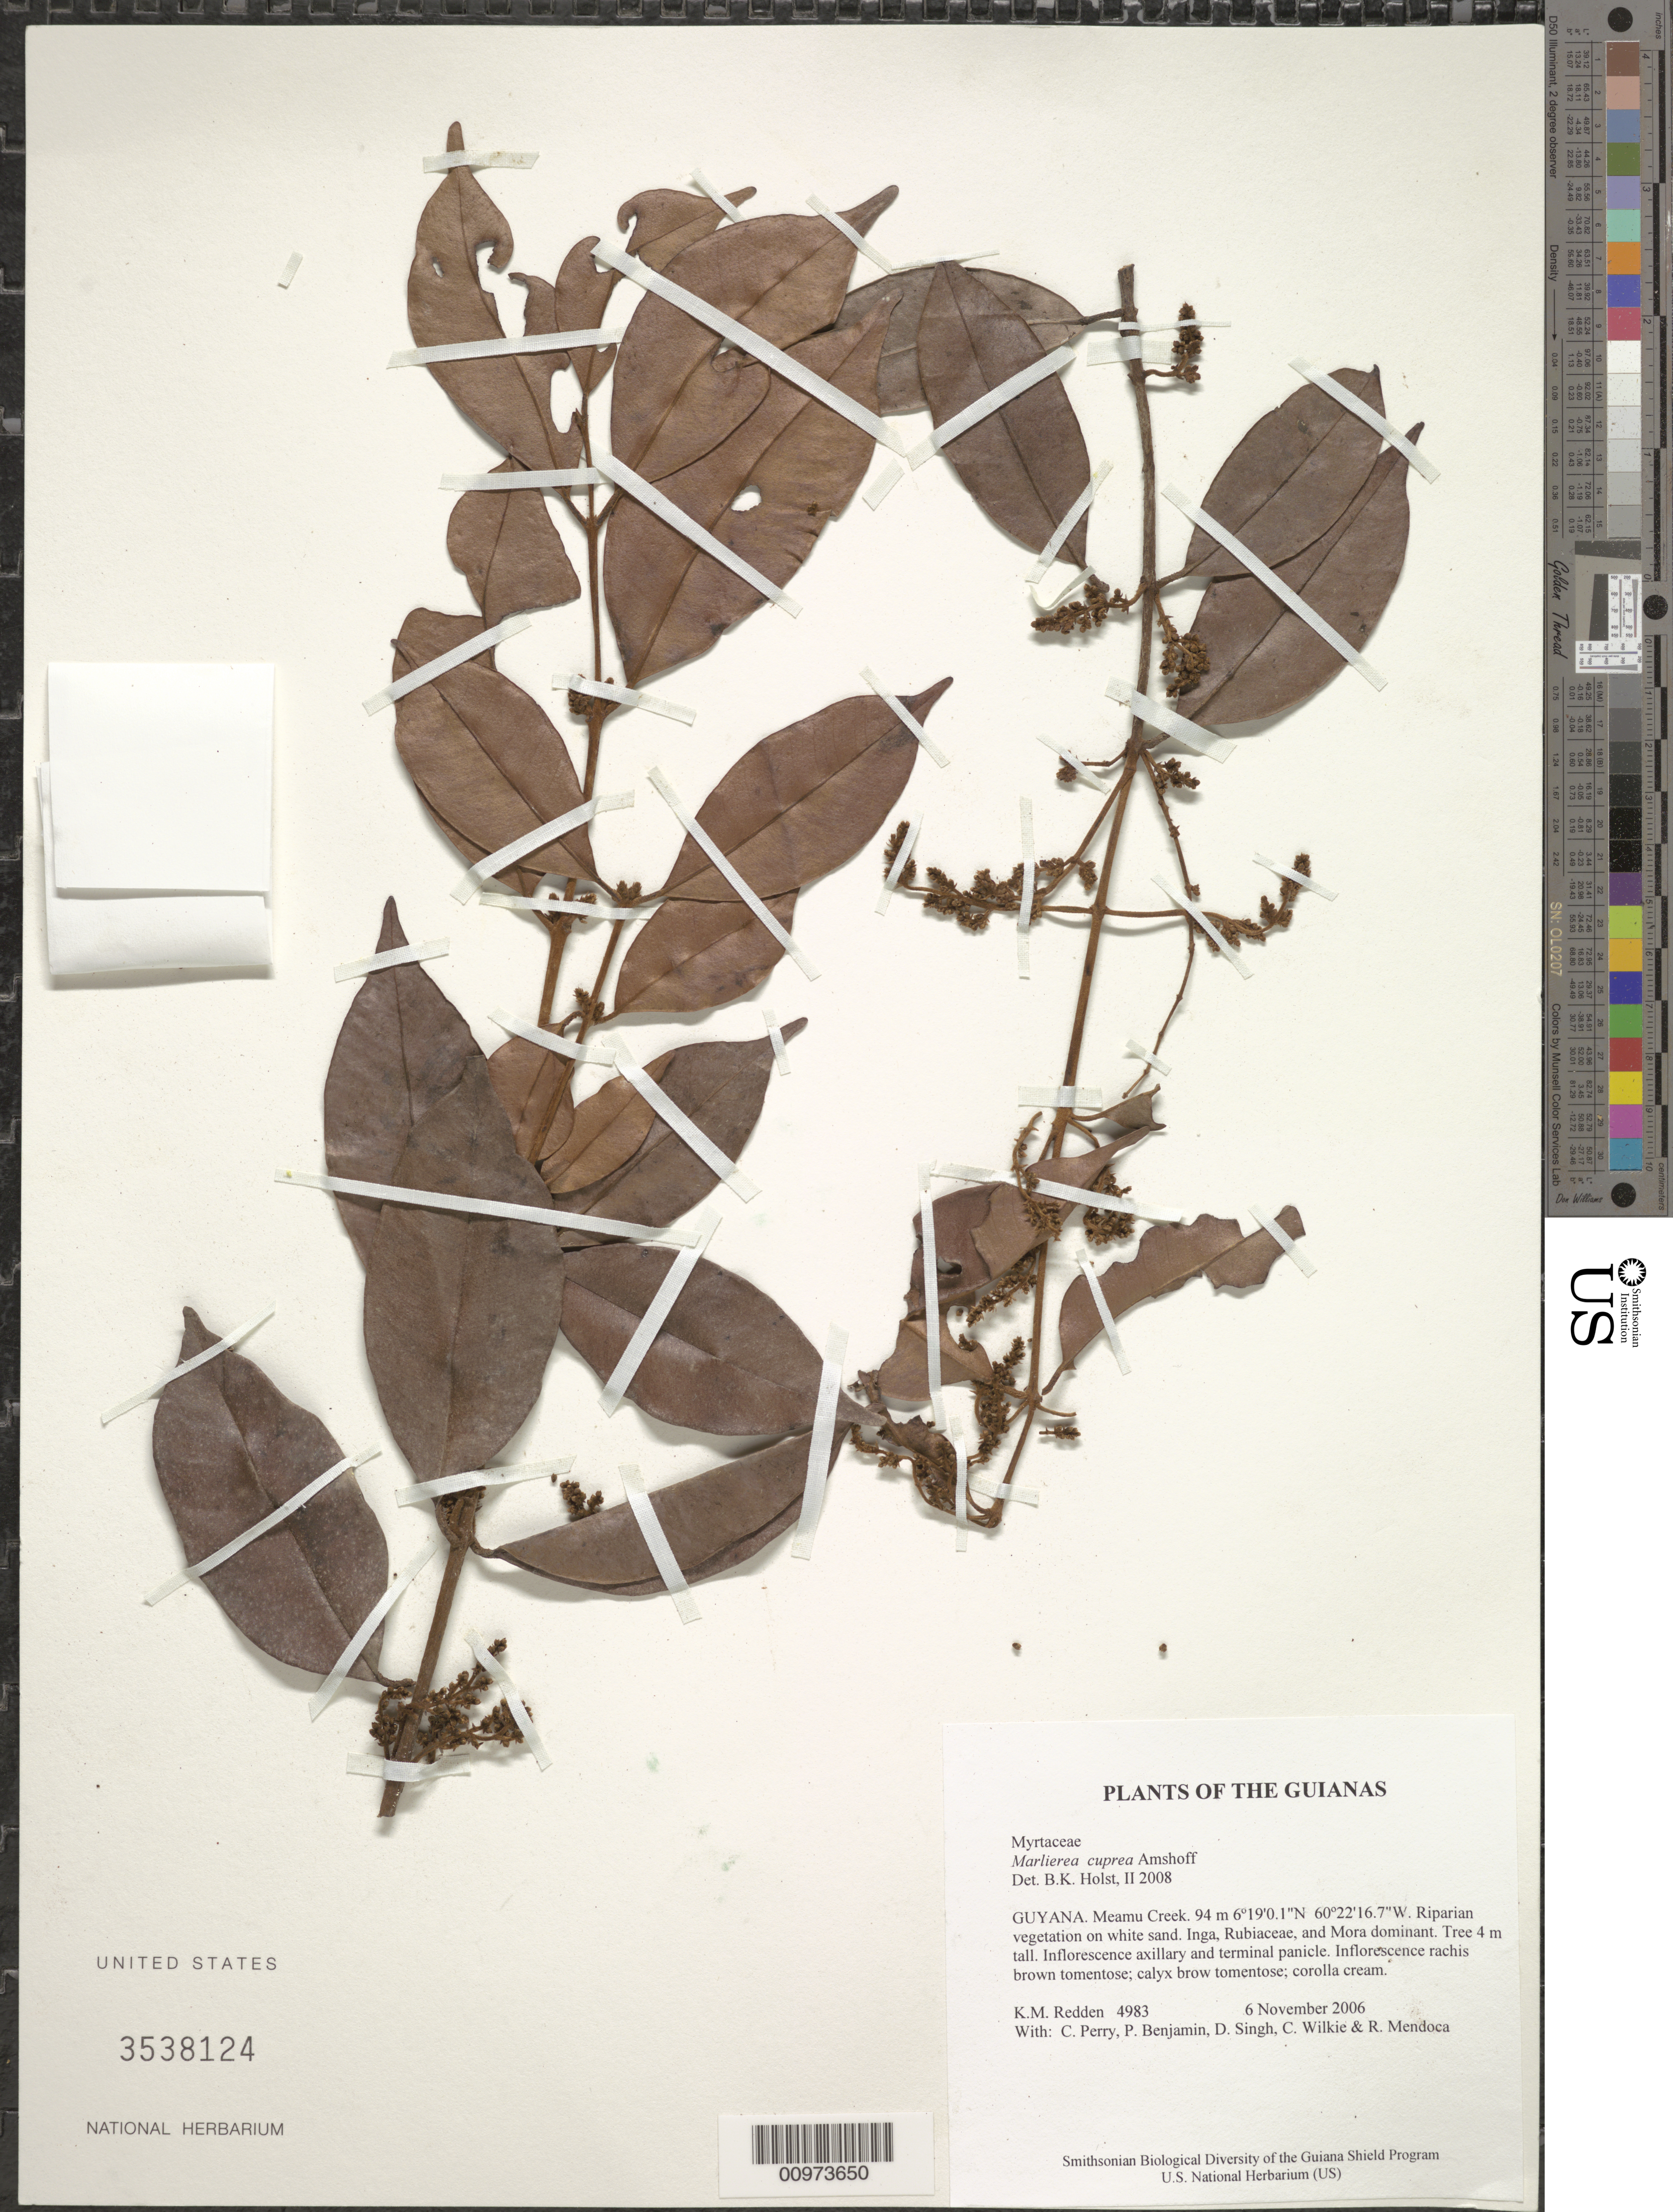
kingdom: Plantae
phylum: Tracheophyta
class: Magnoliopsida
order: Myrtales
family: Myrtaceae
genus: Myrcia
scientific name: Myrcia neocuprea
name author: E. Lucas & C.E. Wilson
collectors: K. M. Redden, C. Perry, P. Benjamin, D. Singh, C. Wilkie & R. Mendoca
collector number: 4983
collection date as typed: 6 November 2006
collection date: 2006-11-06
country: Guyana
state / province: Cuyuni-Mazaruni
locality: Meamu Creek.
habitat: Riparian vegetation on white sand. Inga, Rubiaceae, and Mora dominant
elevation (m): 94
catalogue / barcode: US 3538124